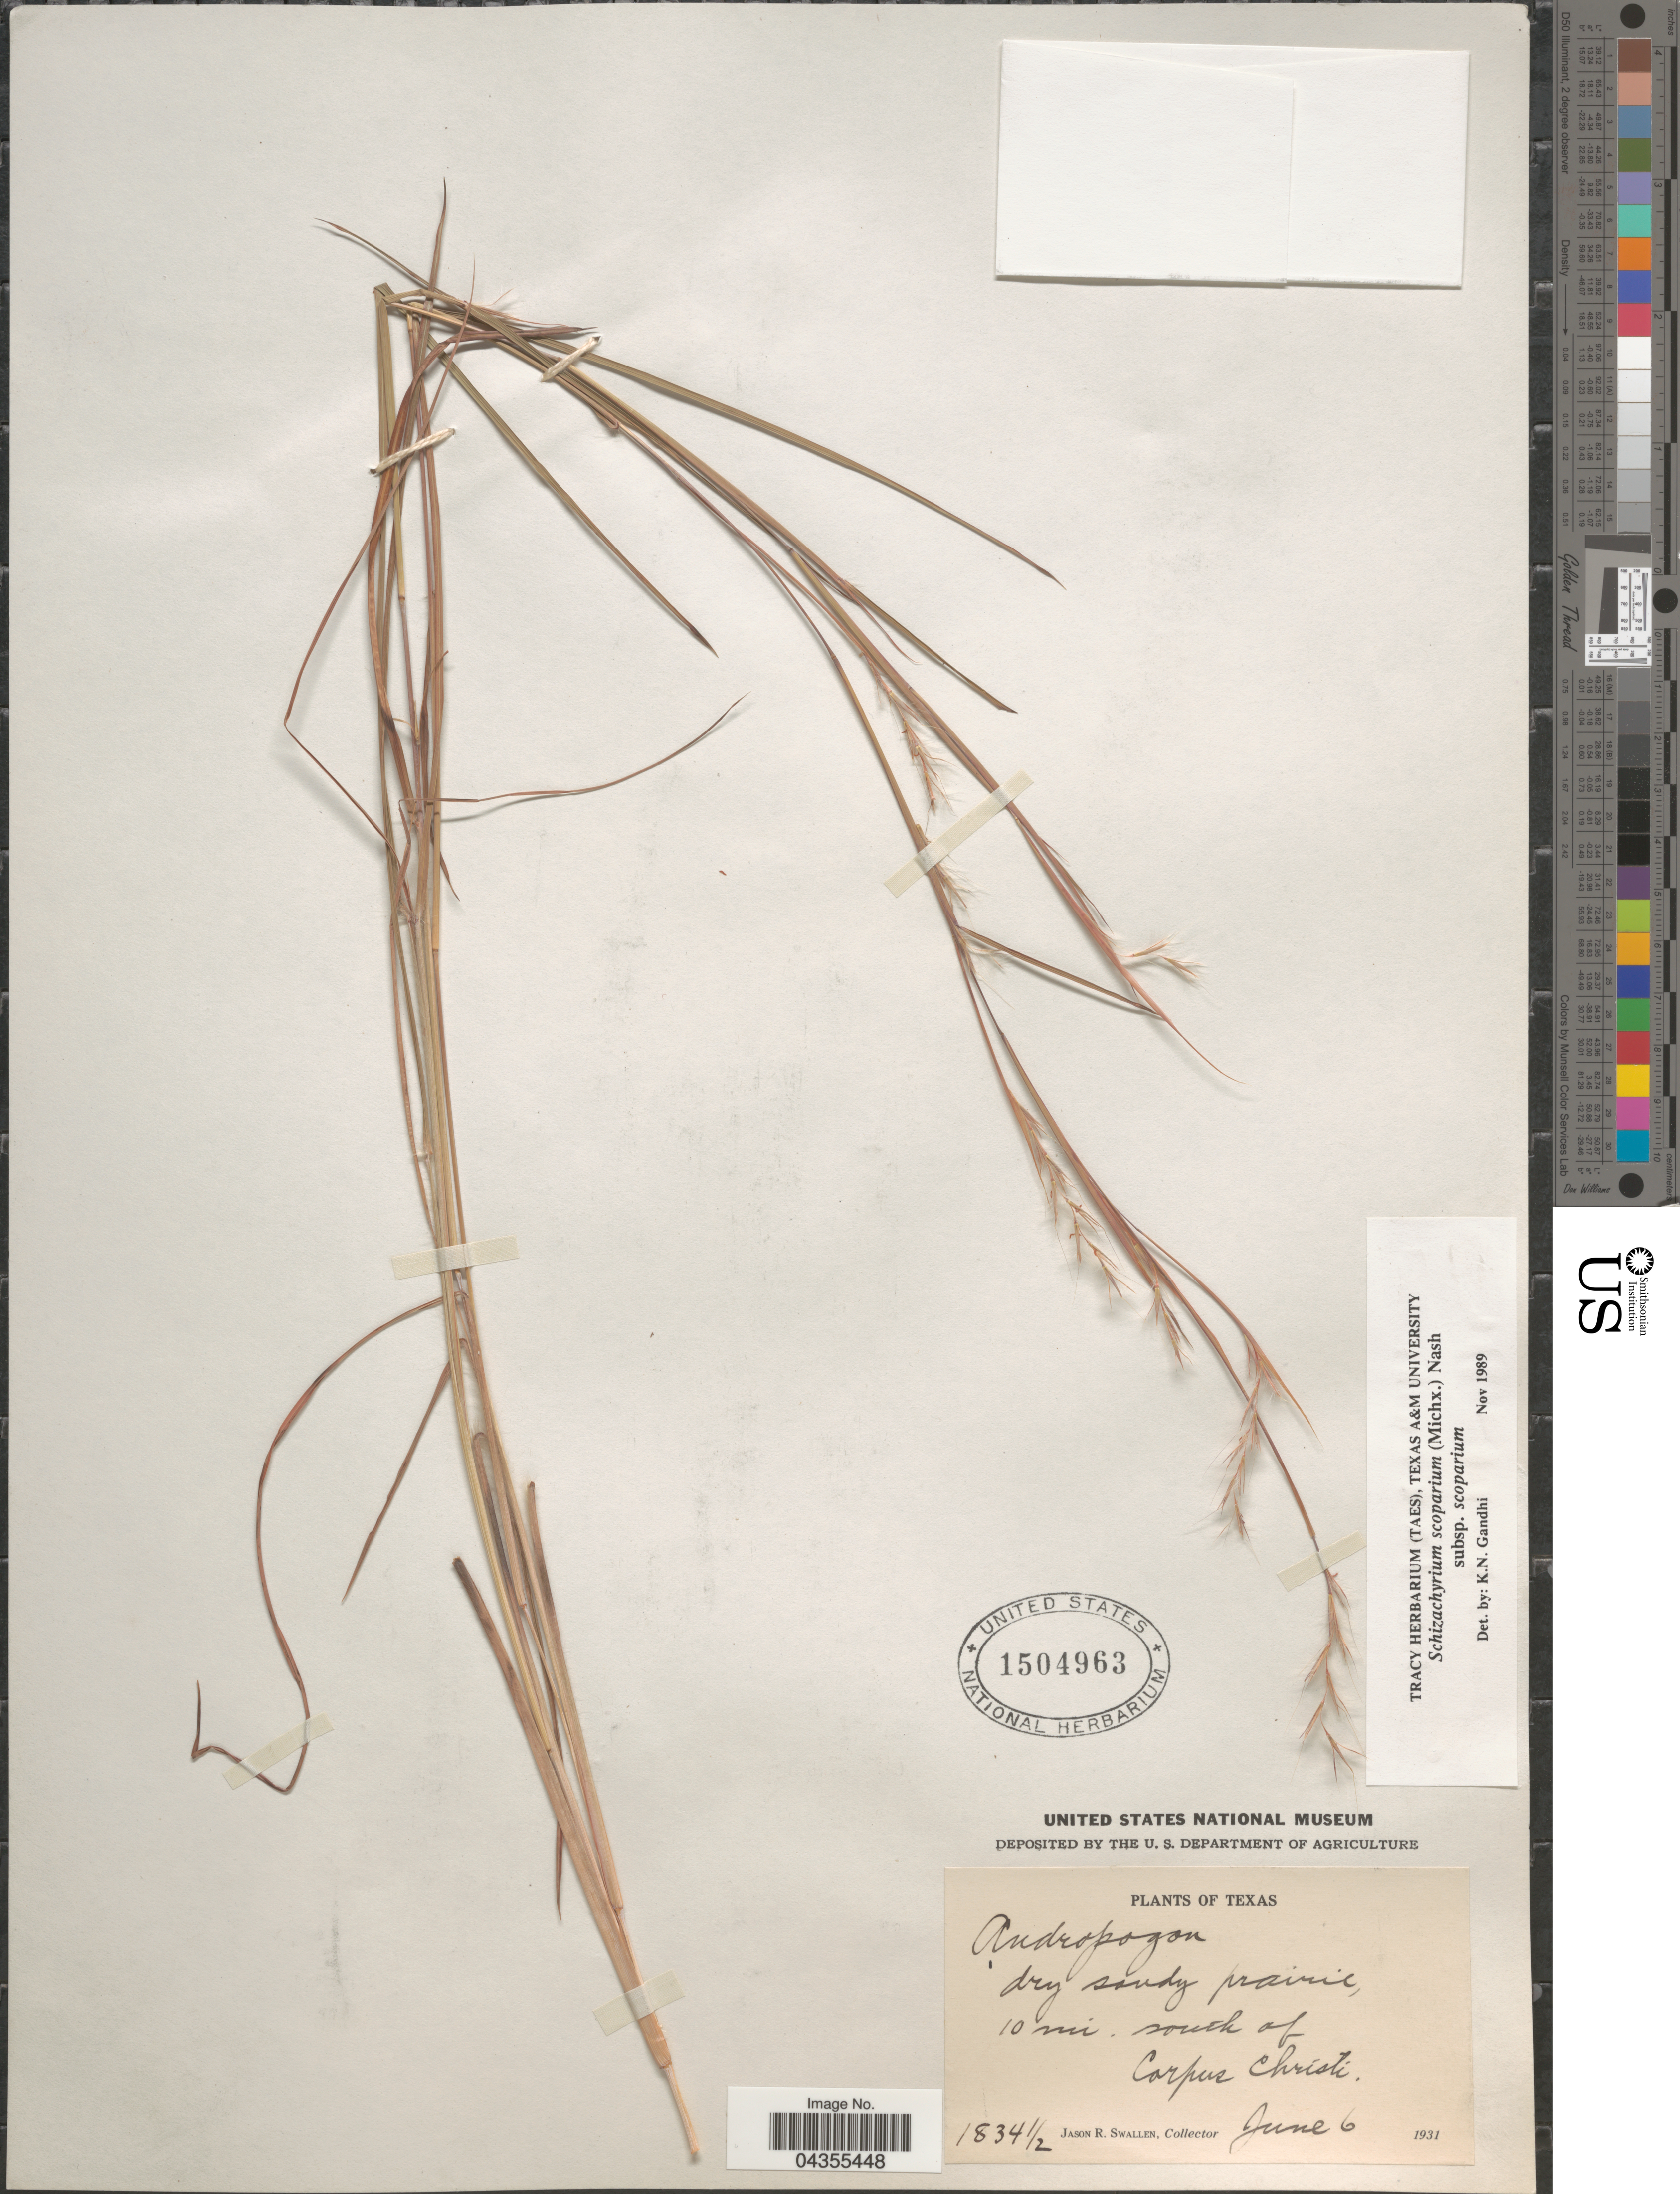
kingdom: Plantae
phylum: Tracheophyta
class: Liliopsida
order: Poales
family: Poaceae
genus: Schizachyrium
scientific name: Schizachyrium scoparium var. scoparium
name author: (Michx.) Nash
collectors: J. K. Small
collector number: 1834½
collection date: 1931-06-06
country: United States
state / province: Texas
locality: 10 mi. south of Corpus Christi.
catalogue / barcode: US 1504963